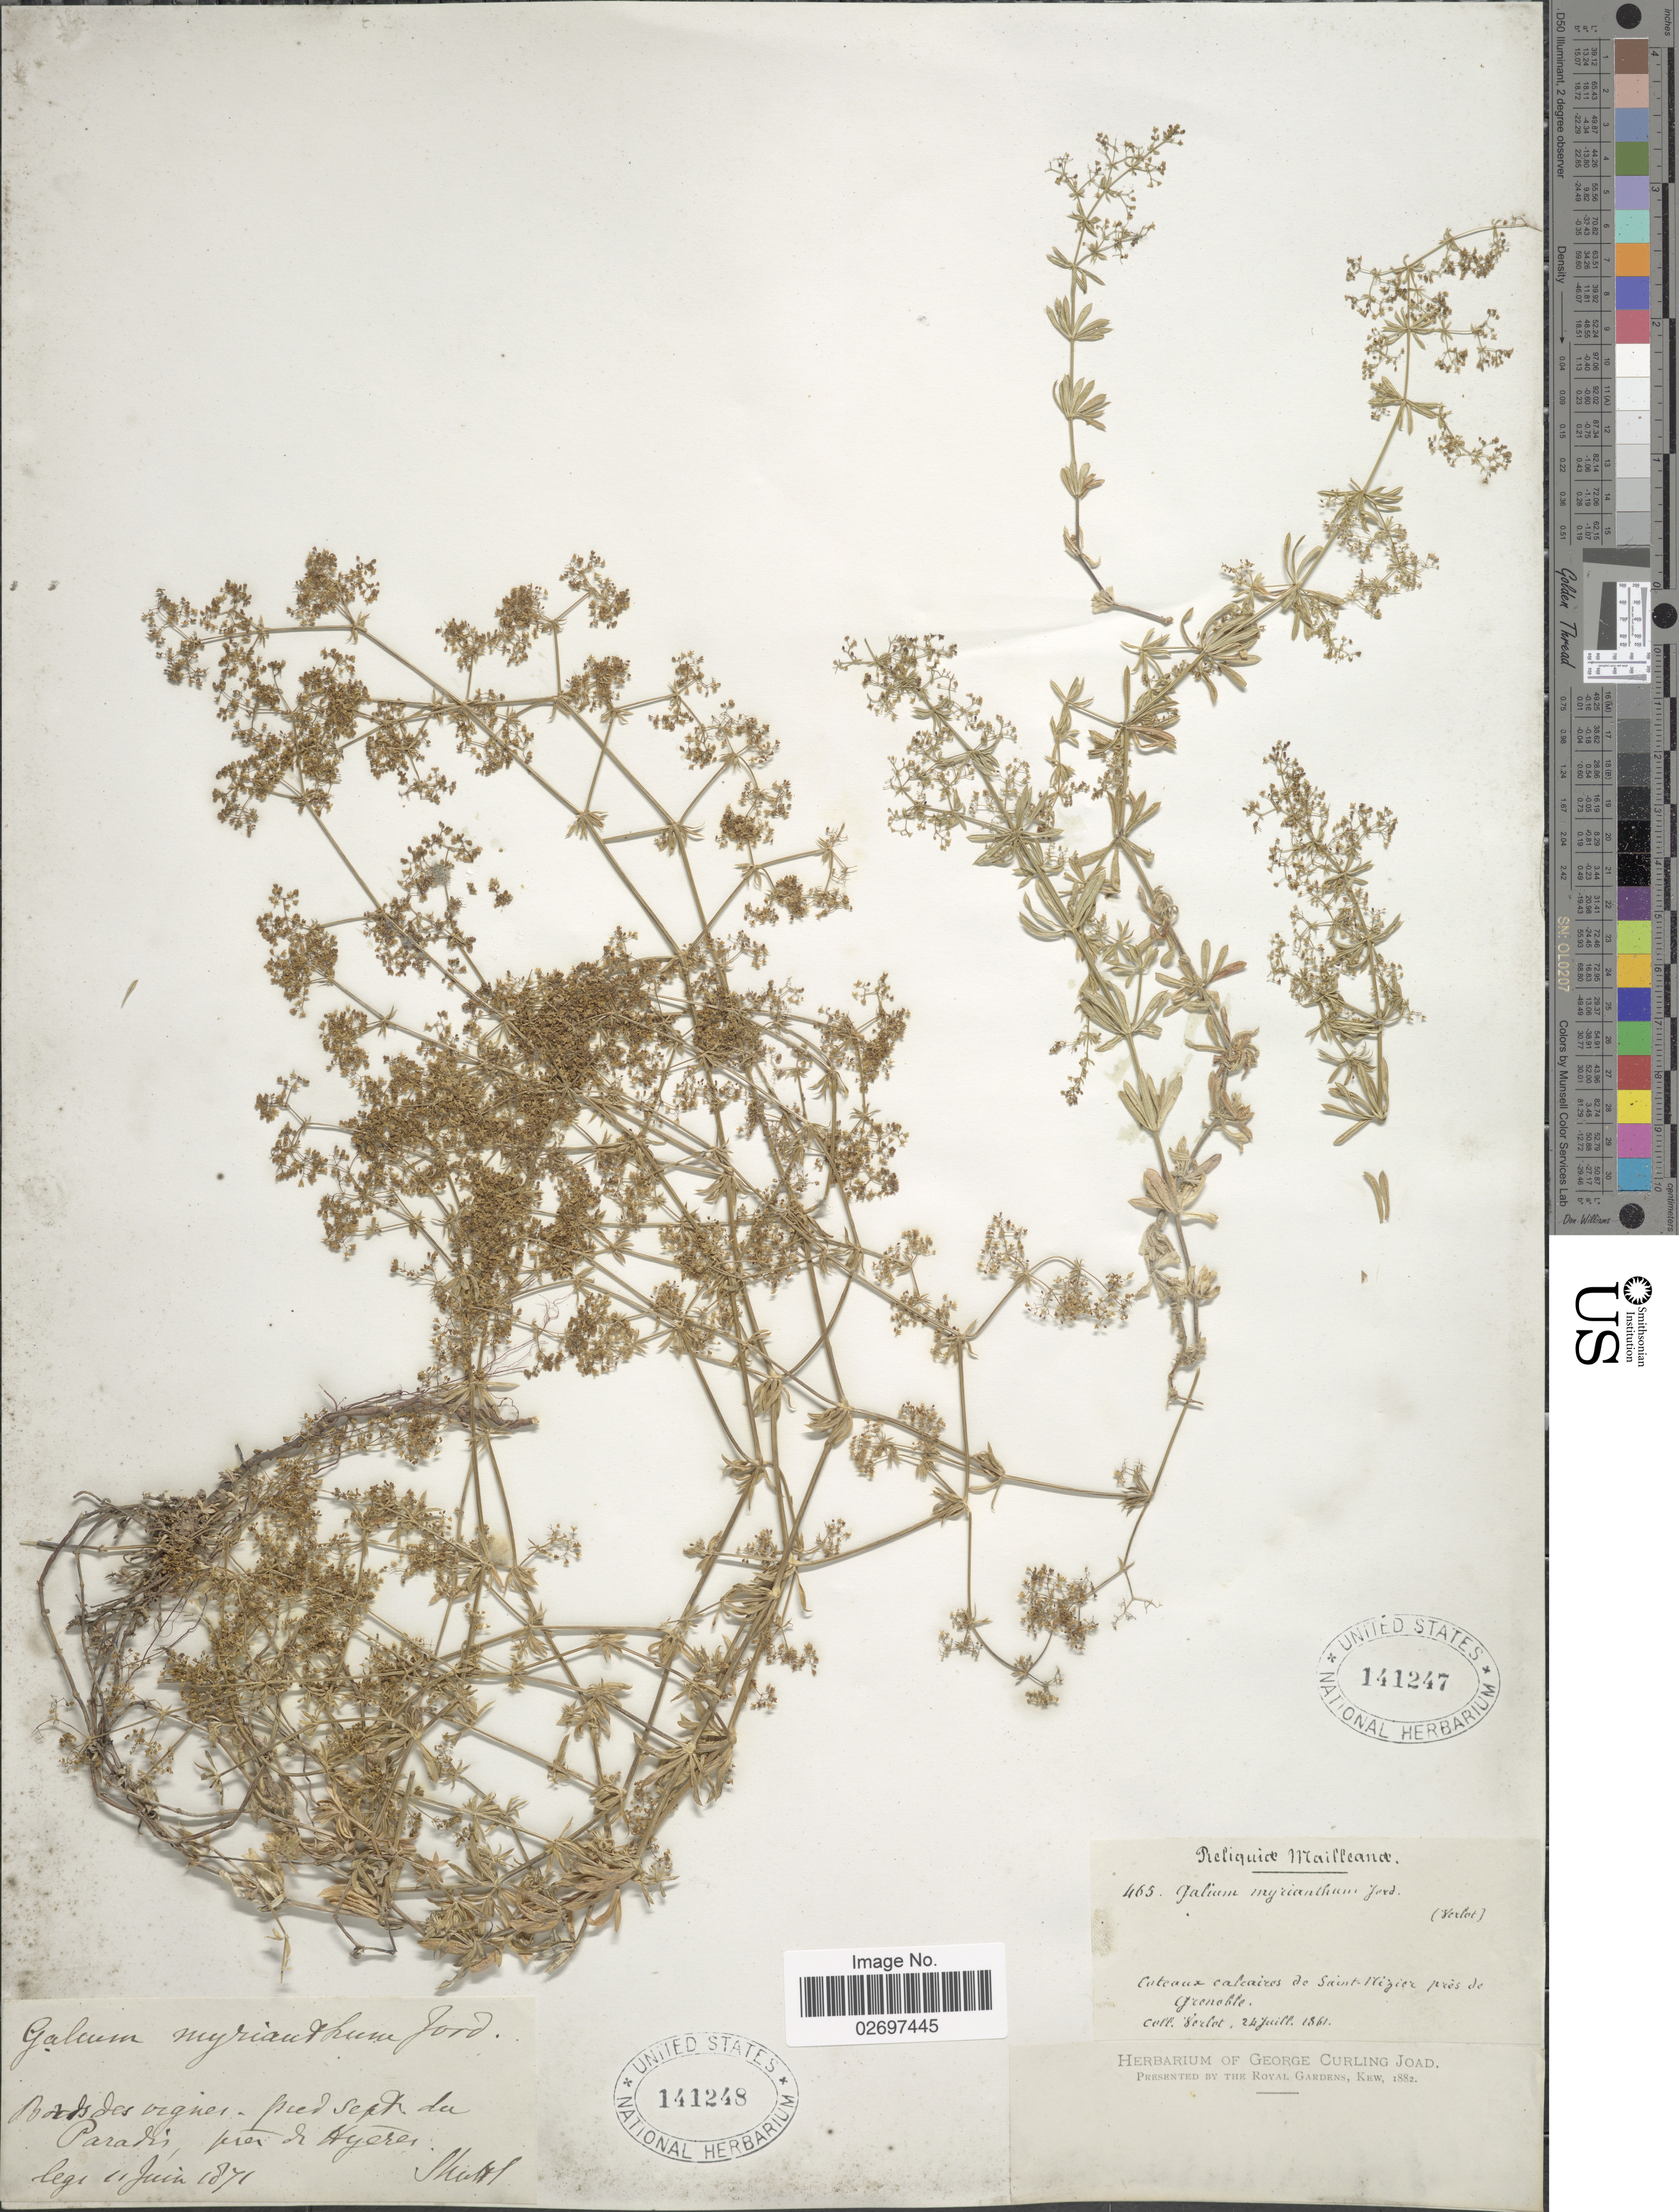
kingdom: Plantae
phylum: Tracheophyta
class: Magnoliopsida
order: Gentianales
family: Rubiaceae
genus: Galium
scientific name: Galium myrianthum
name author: Jord.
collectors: Verlot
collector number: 465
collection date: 1861-07-24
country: France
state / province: Auvergne-Rhône-Alpes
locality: Coteaux calcaires de Saint-Nizier pres de Grenoble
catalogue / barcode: US 141247